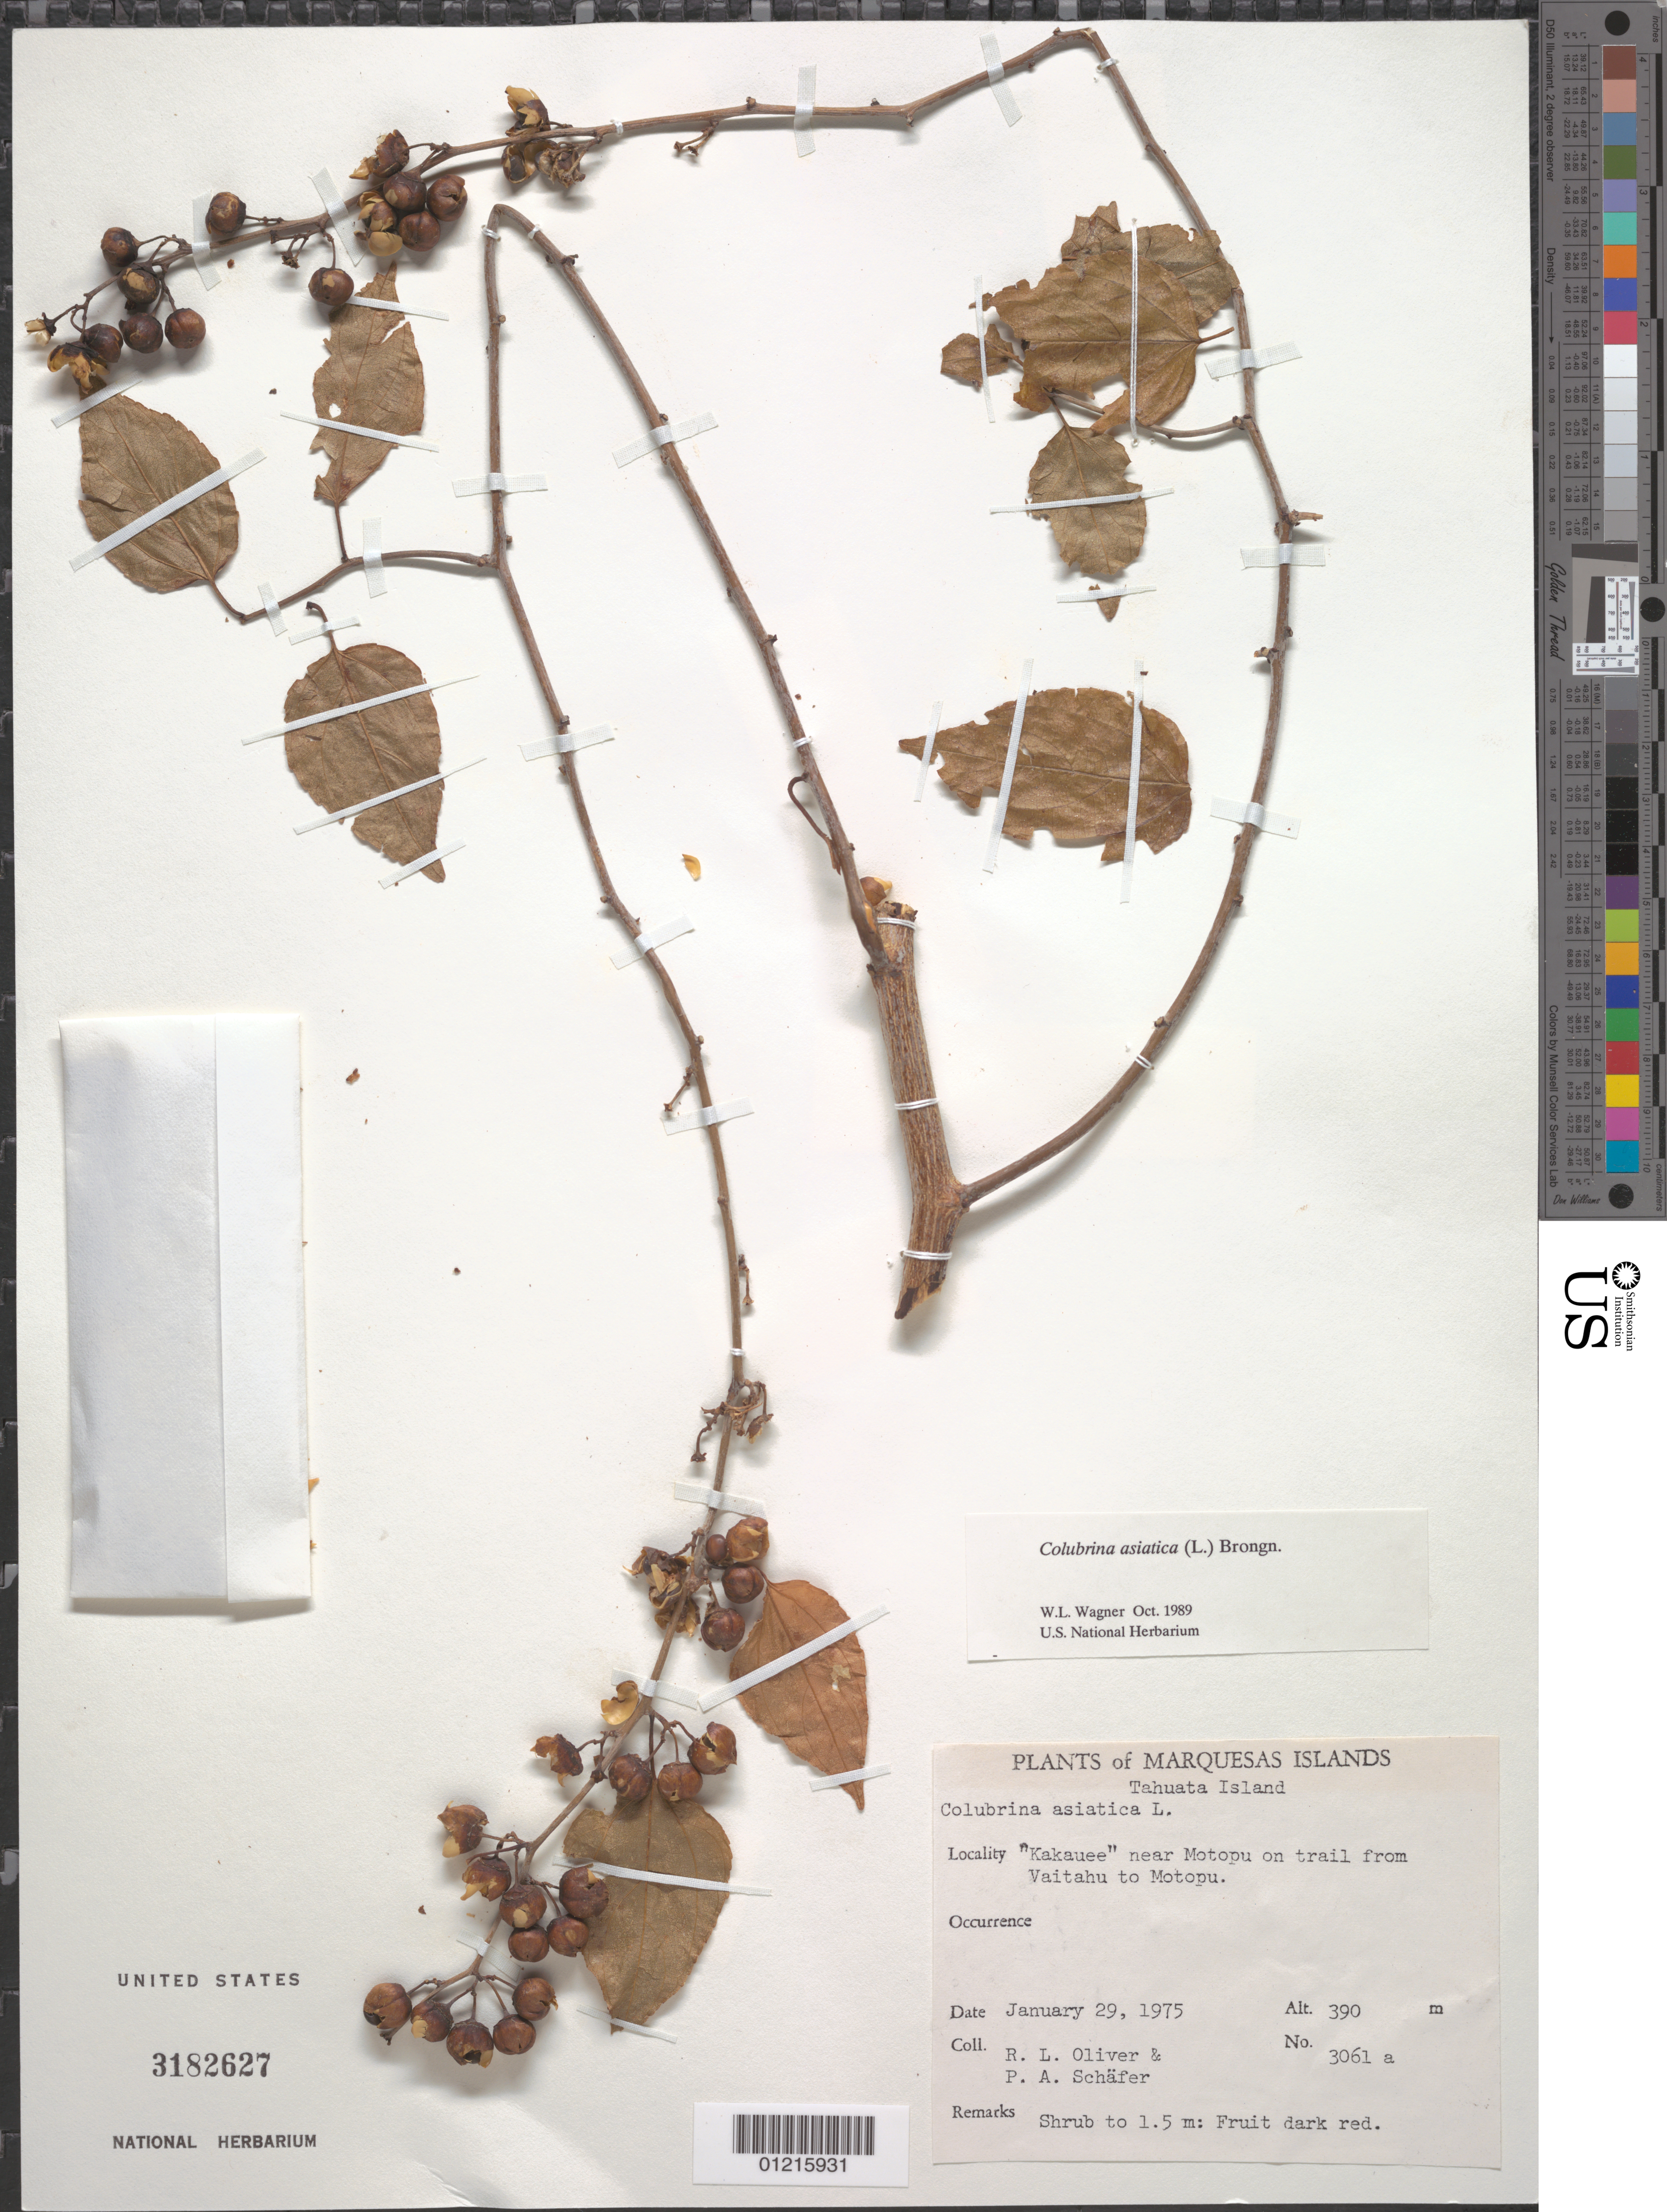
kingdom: Plantae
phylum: Tracheophyta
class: Magnoliopsida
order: Rosales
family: Rhamnaceae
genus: Colubrina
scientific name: Colubrina asiatica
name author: (L.) Brongn.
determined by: Wagner, W. L., (BOT), Smithsonian Institution - National Museum of Natural History (UNITED STATES)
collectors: R. L. Oliver & P. A. Schäfer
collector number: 3061a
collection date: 1975-01-29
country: French Polynesia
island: Tahuata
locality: "Kakauee" near Motopu on trail from Vaitahu to Motopu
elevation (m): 390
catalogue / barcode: US 3182627